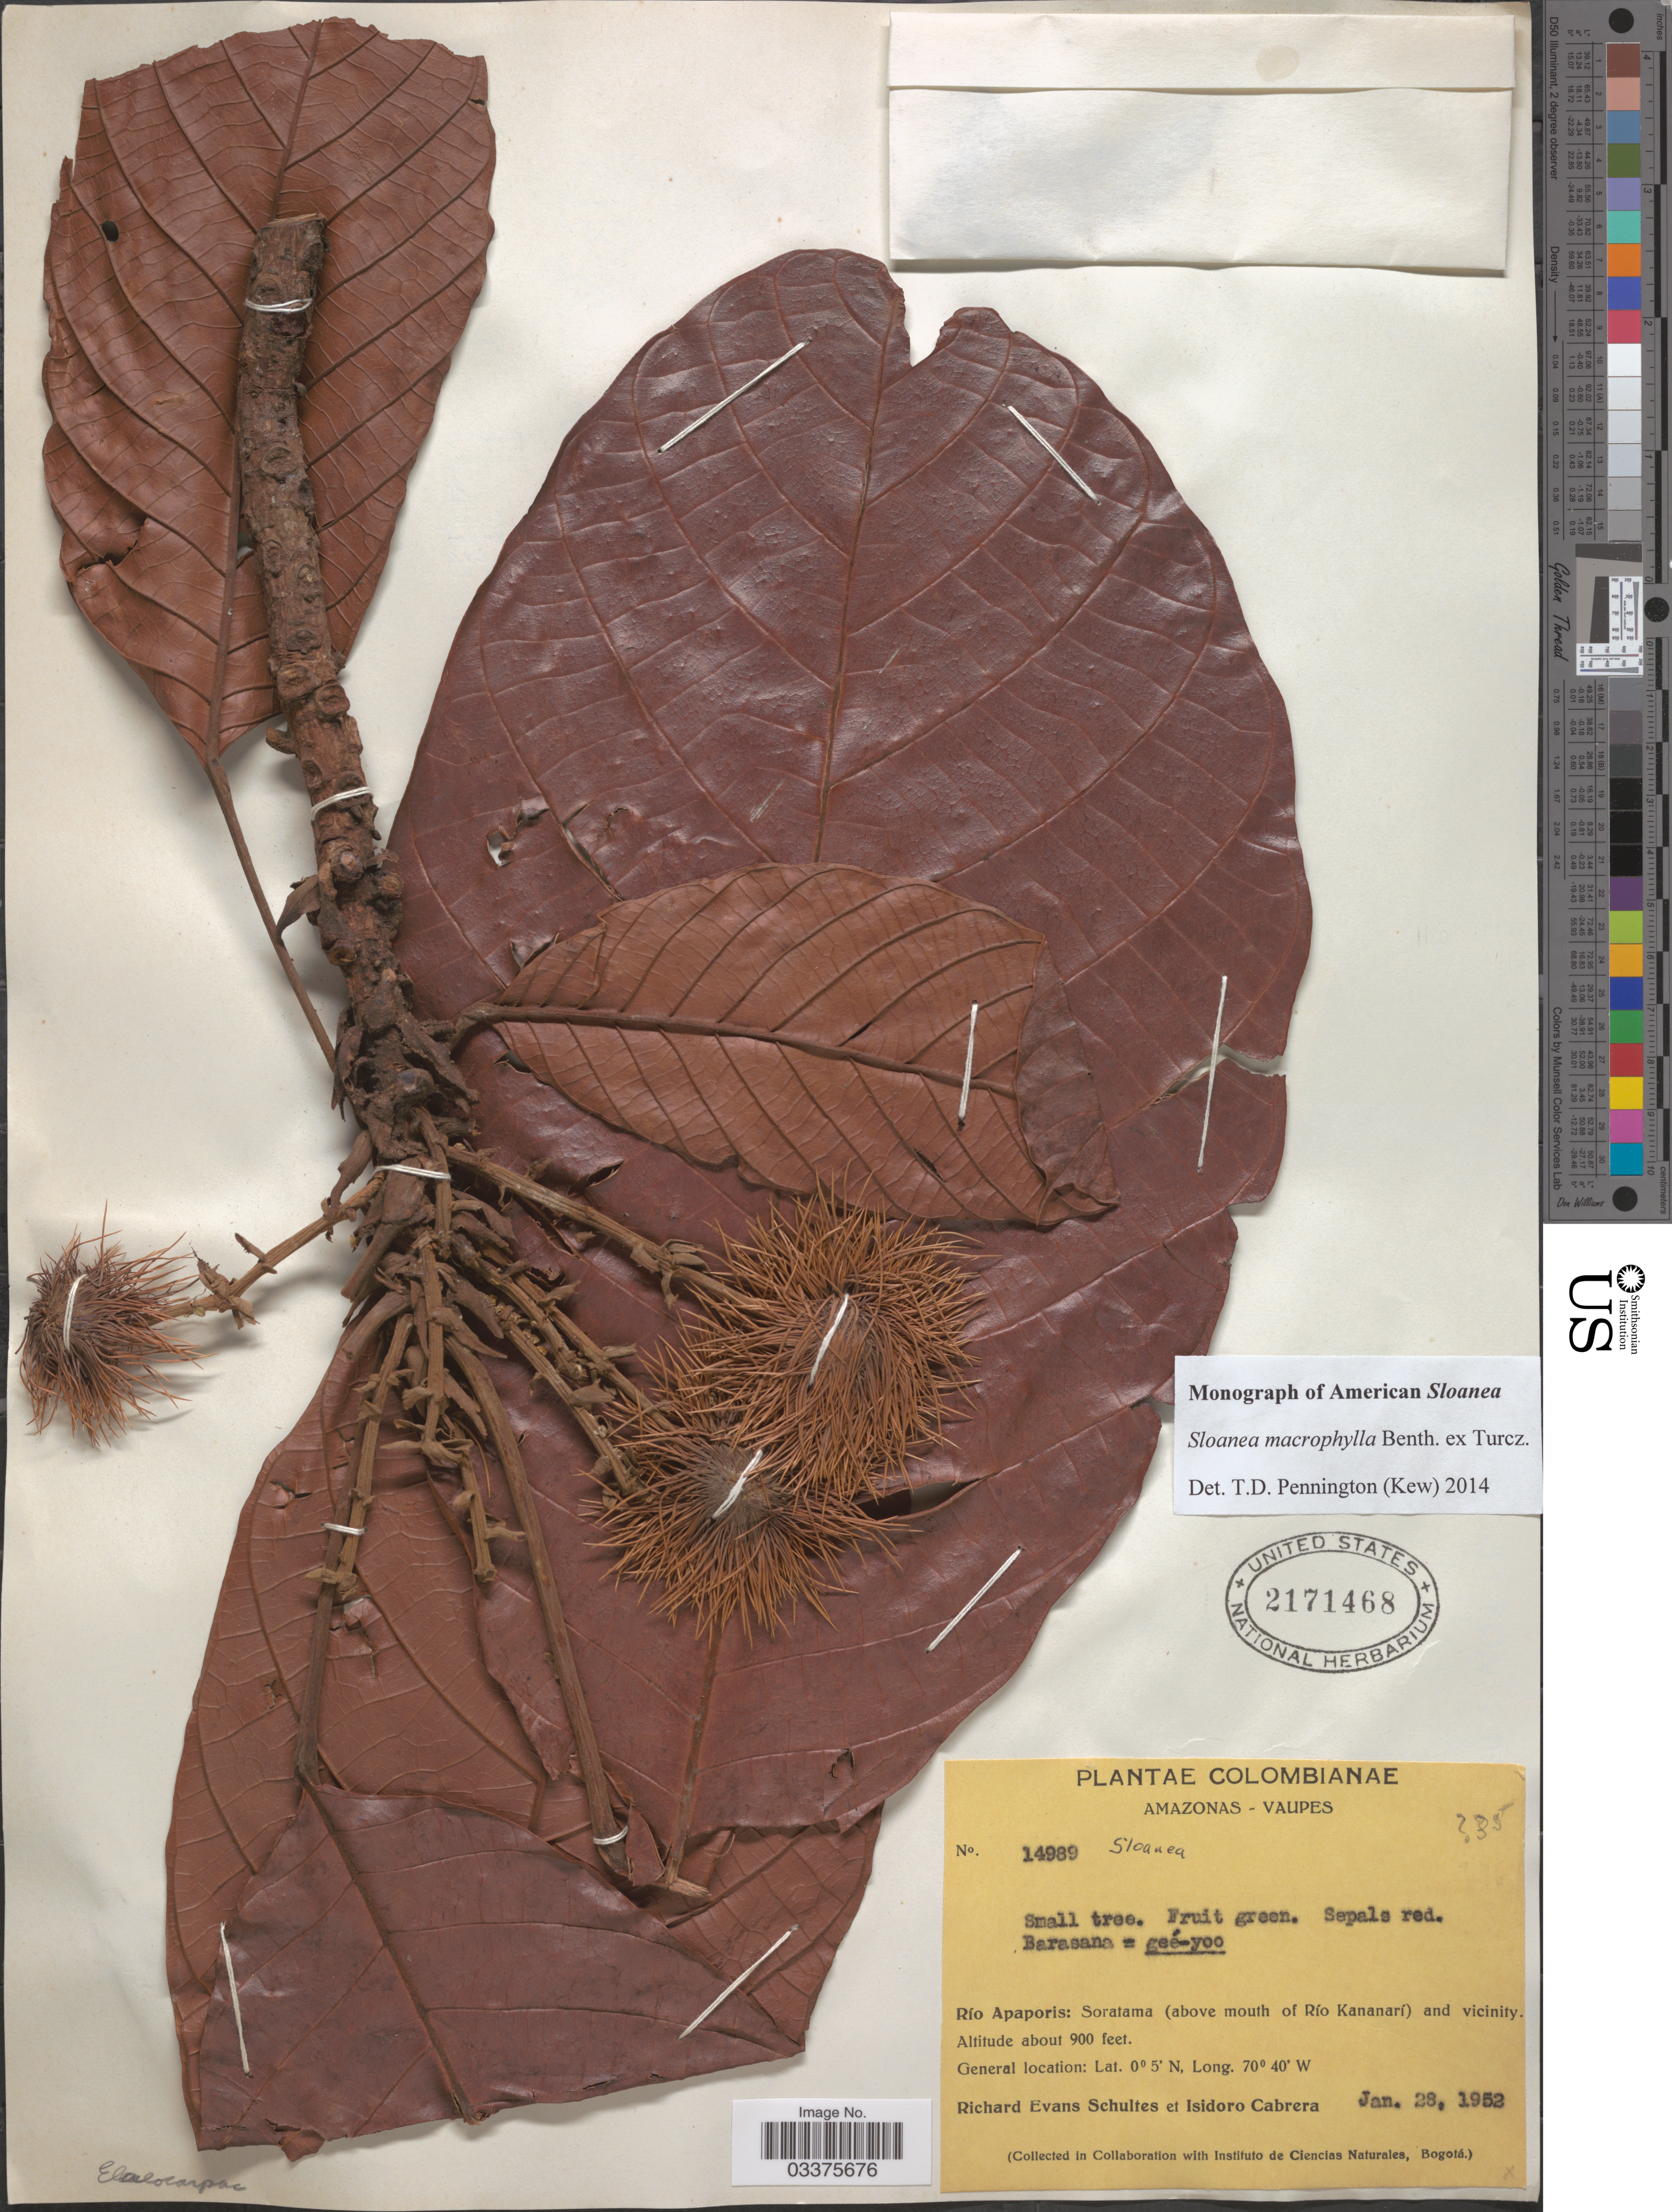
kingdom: Plantae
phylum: Tracheophyta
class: Magnoliopsida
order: Oxalidales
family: Elaeocarpaceae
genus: Sloanea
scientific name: Sloanea macrophylla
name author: Benth. ex Turcz.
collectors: R. E. Schultes & I. Cabrera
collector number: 14989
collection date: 1952-01-28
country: Colombia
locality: Amazonas - Vaupes. Río Apaporis: Soratama (above mouth of Río Kananarí) and vicinity.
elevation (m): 274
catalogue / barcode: US 2171468